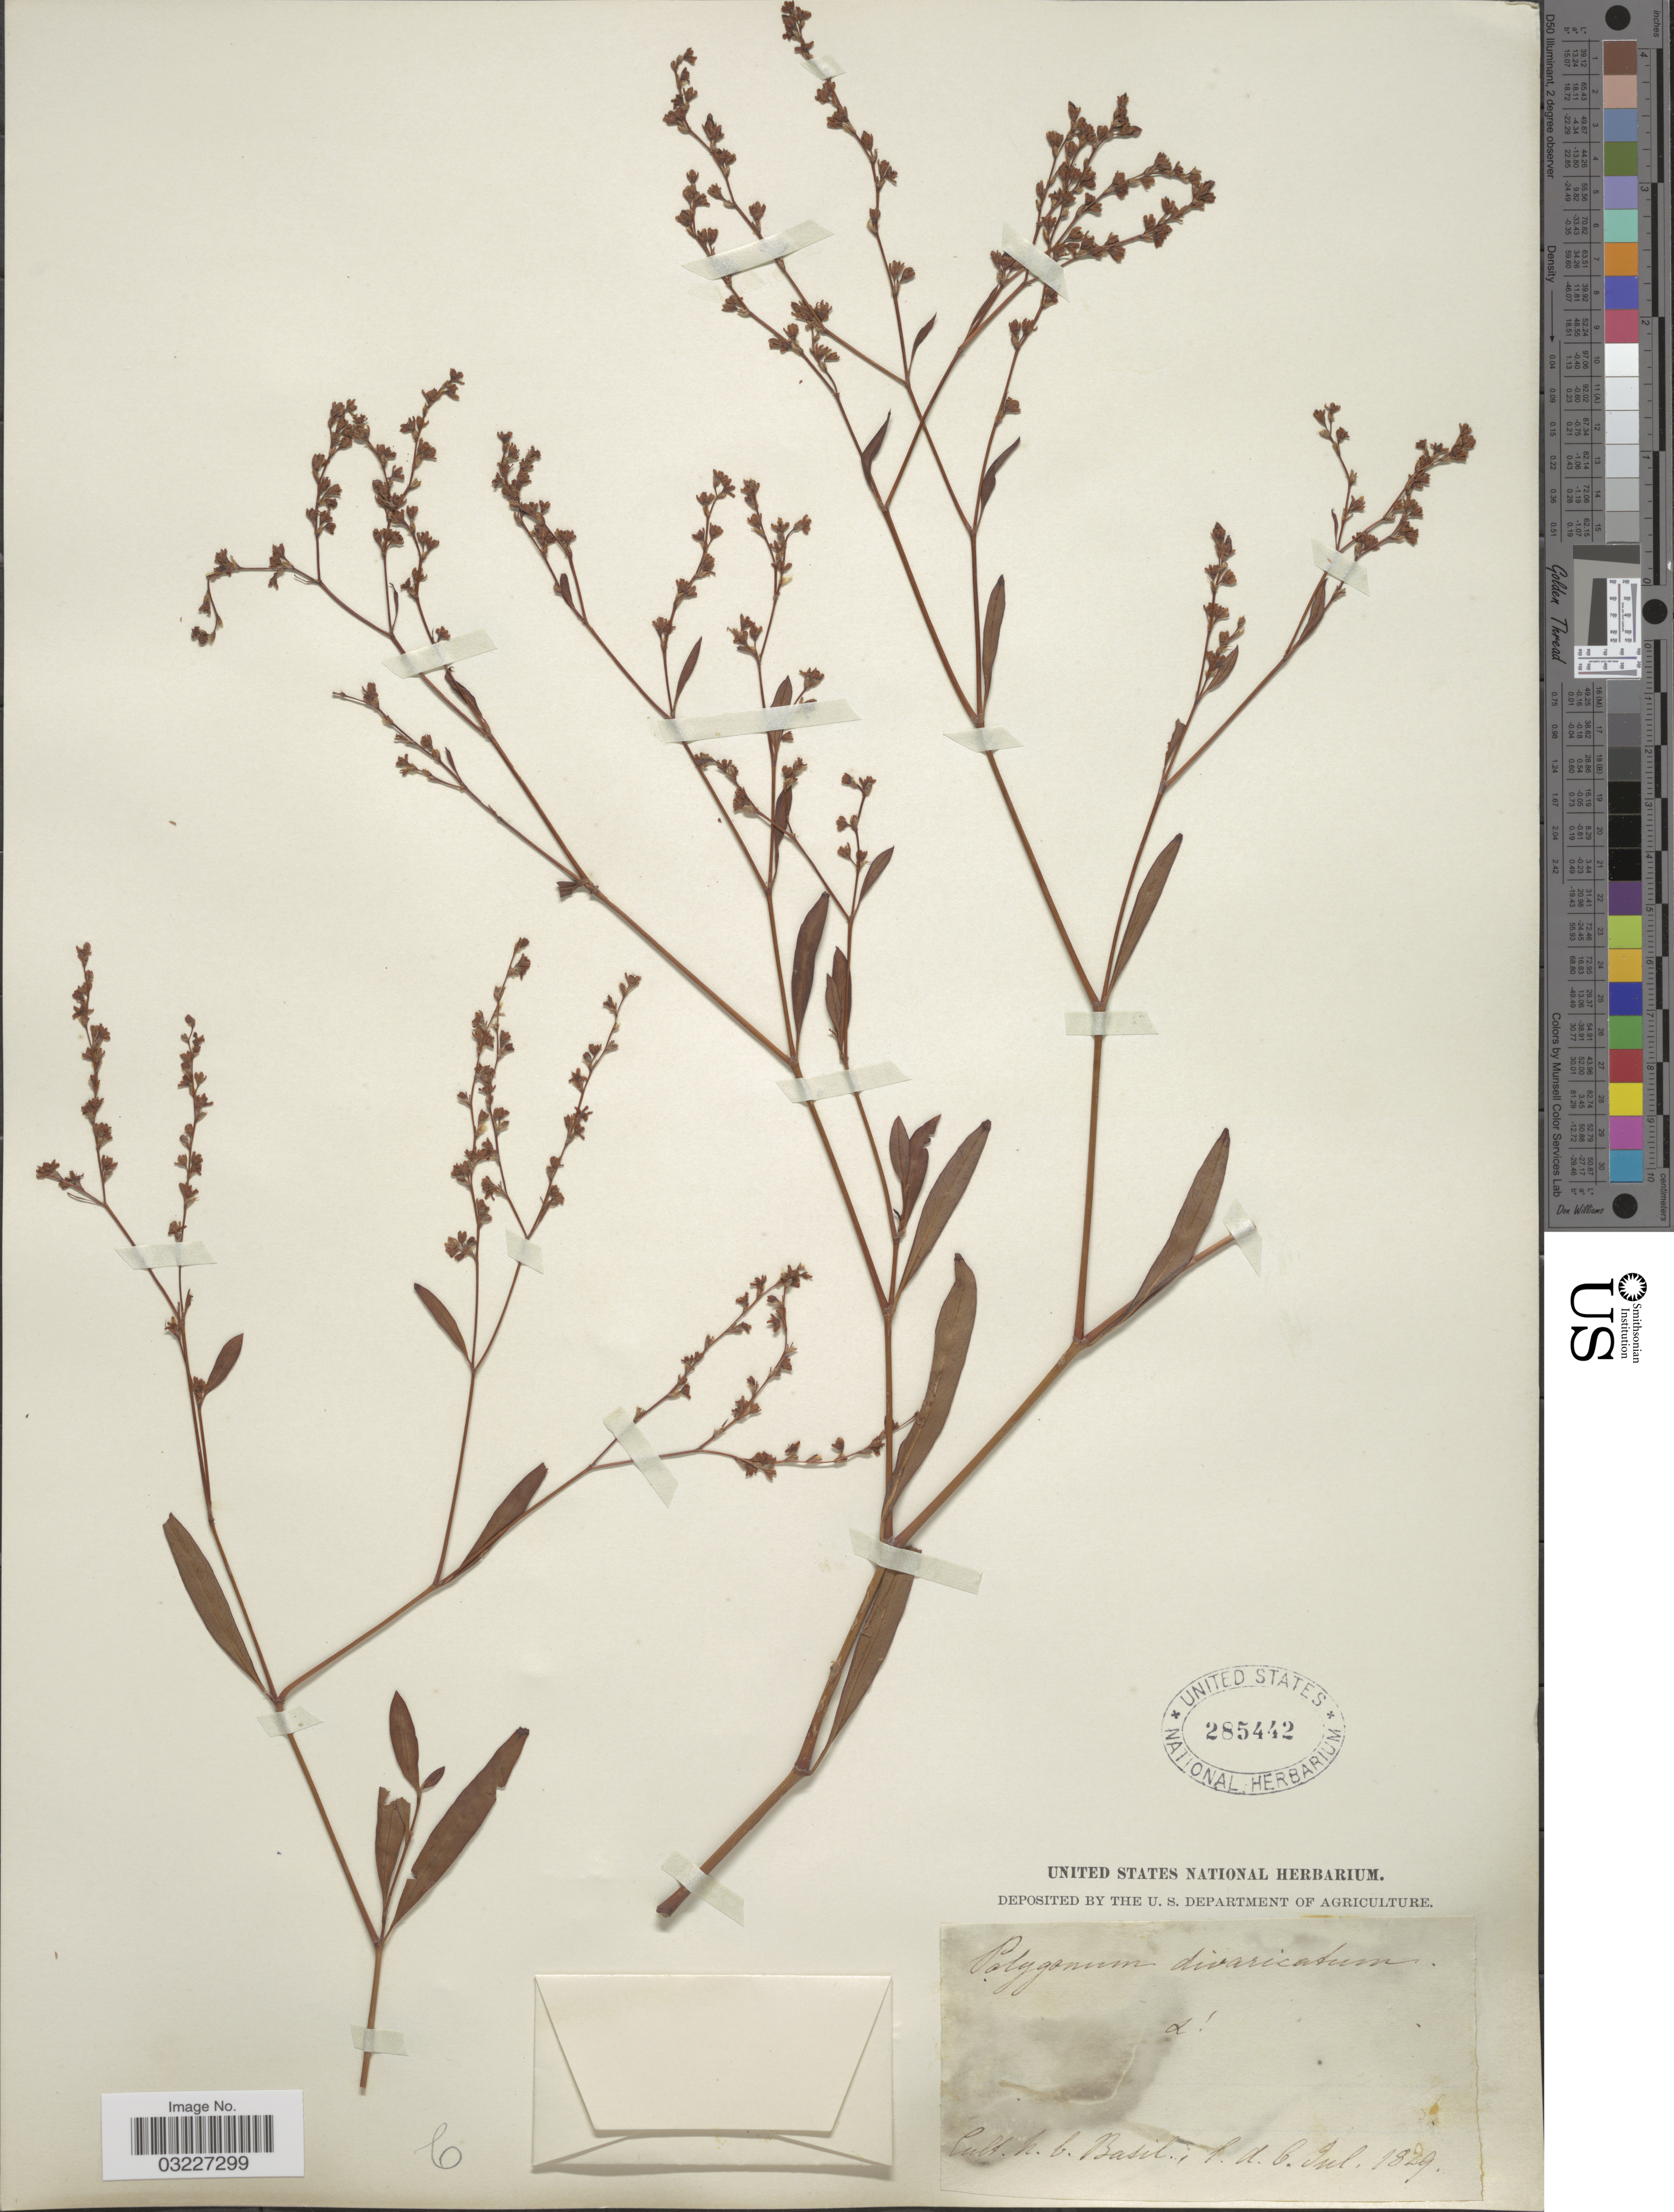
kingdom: Plantae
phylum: Tracheophyta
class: Magnoliopsida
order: Caryophyllales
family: Polygonaceae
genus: Koenigia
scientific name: Koenigia divaricata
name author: (L.) T.M. Schust. & Reveal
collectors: ex herb. United States National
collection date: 1829-07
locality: H.b. Basil.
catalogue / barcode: US 285442